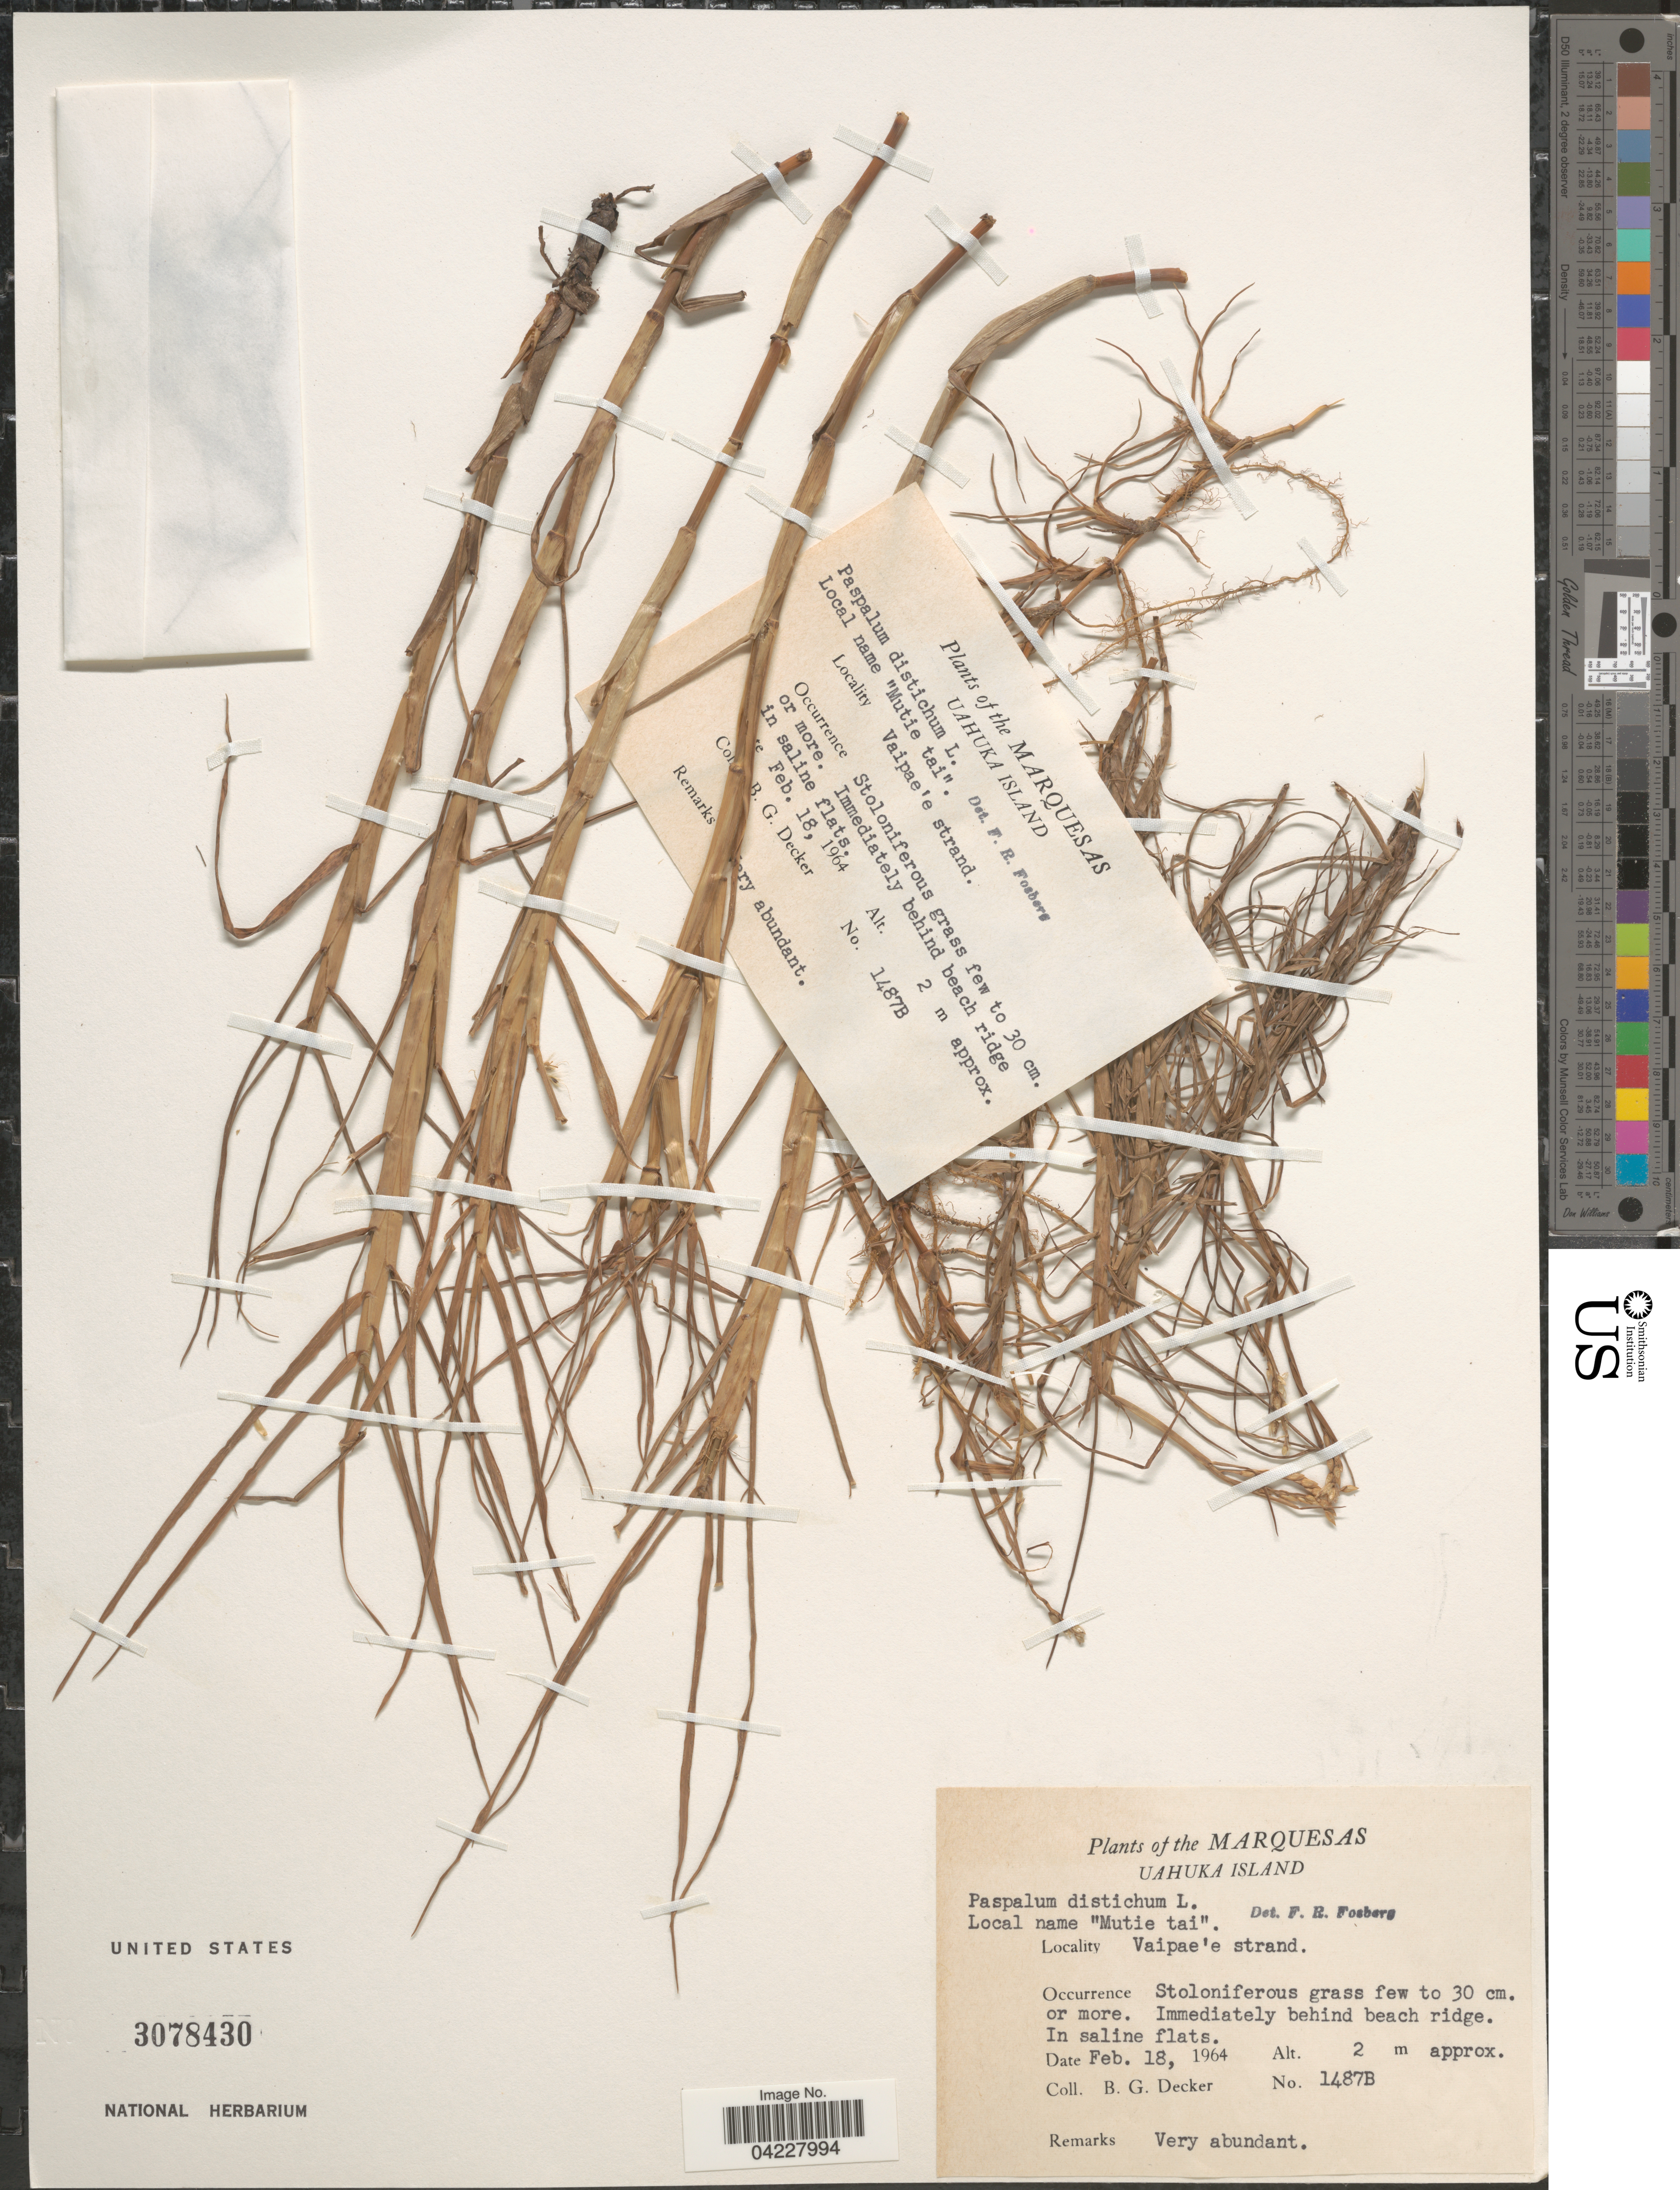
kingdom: Plantae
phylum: Tracheophyta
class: Liliopsida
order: Poales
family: Poaceae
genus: Paspalum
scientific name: Paspalum distichum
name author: L.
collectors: B. G. Decker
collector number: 1487B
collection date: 1964-02-18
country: French Polynesia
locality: Marquesas. Uahuka Island.Vaipae'e strand.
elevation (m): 2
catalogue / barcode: US 3078430